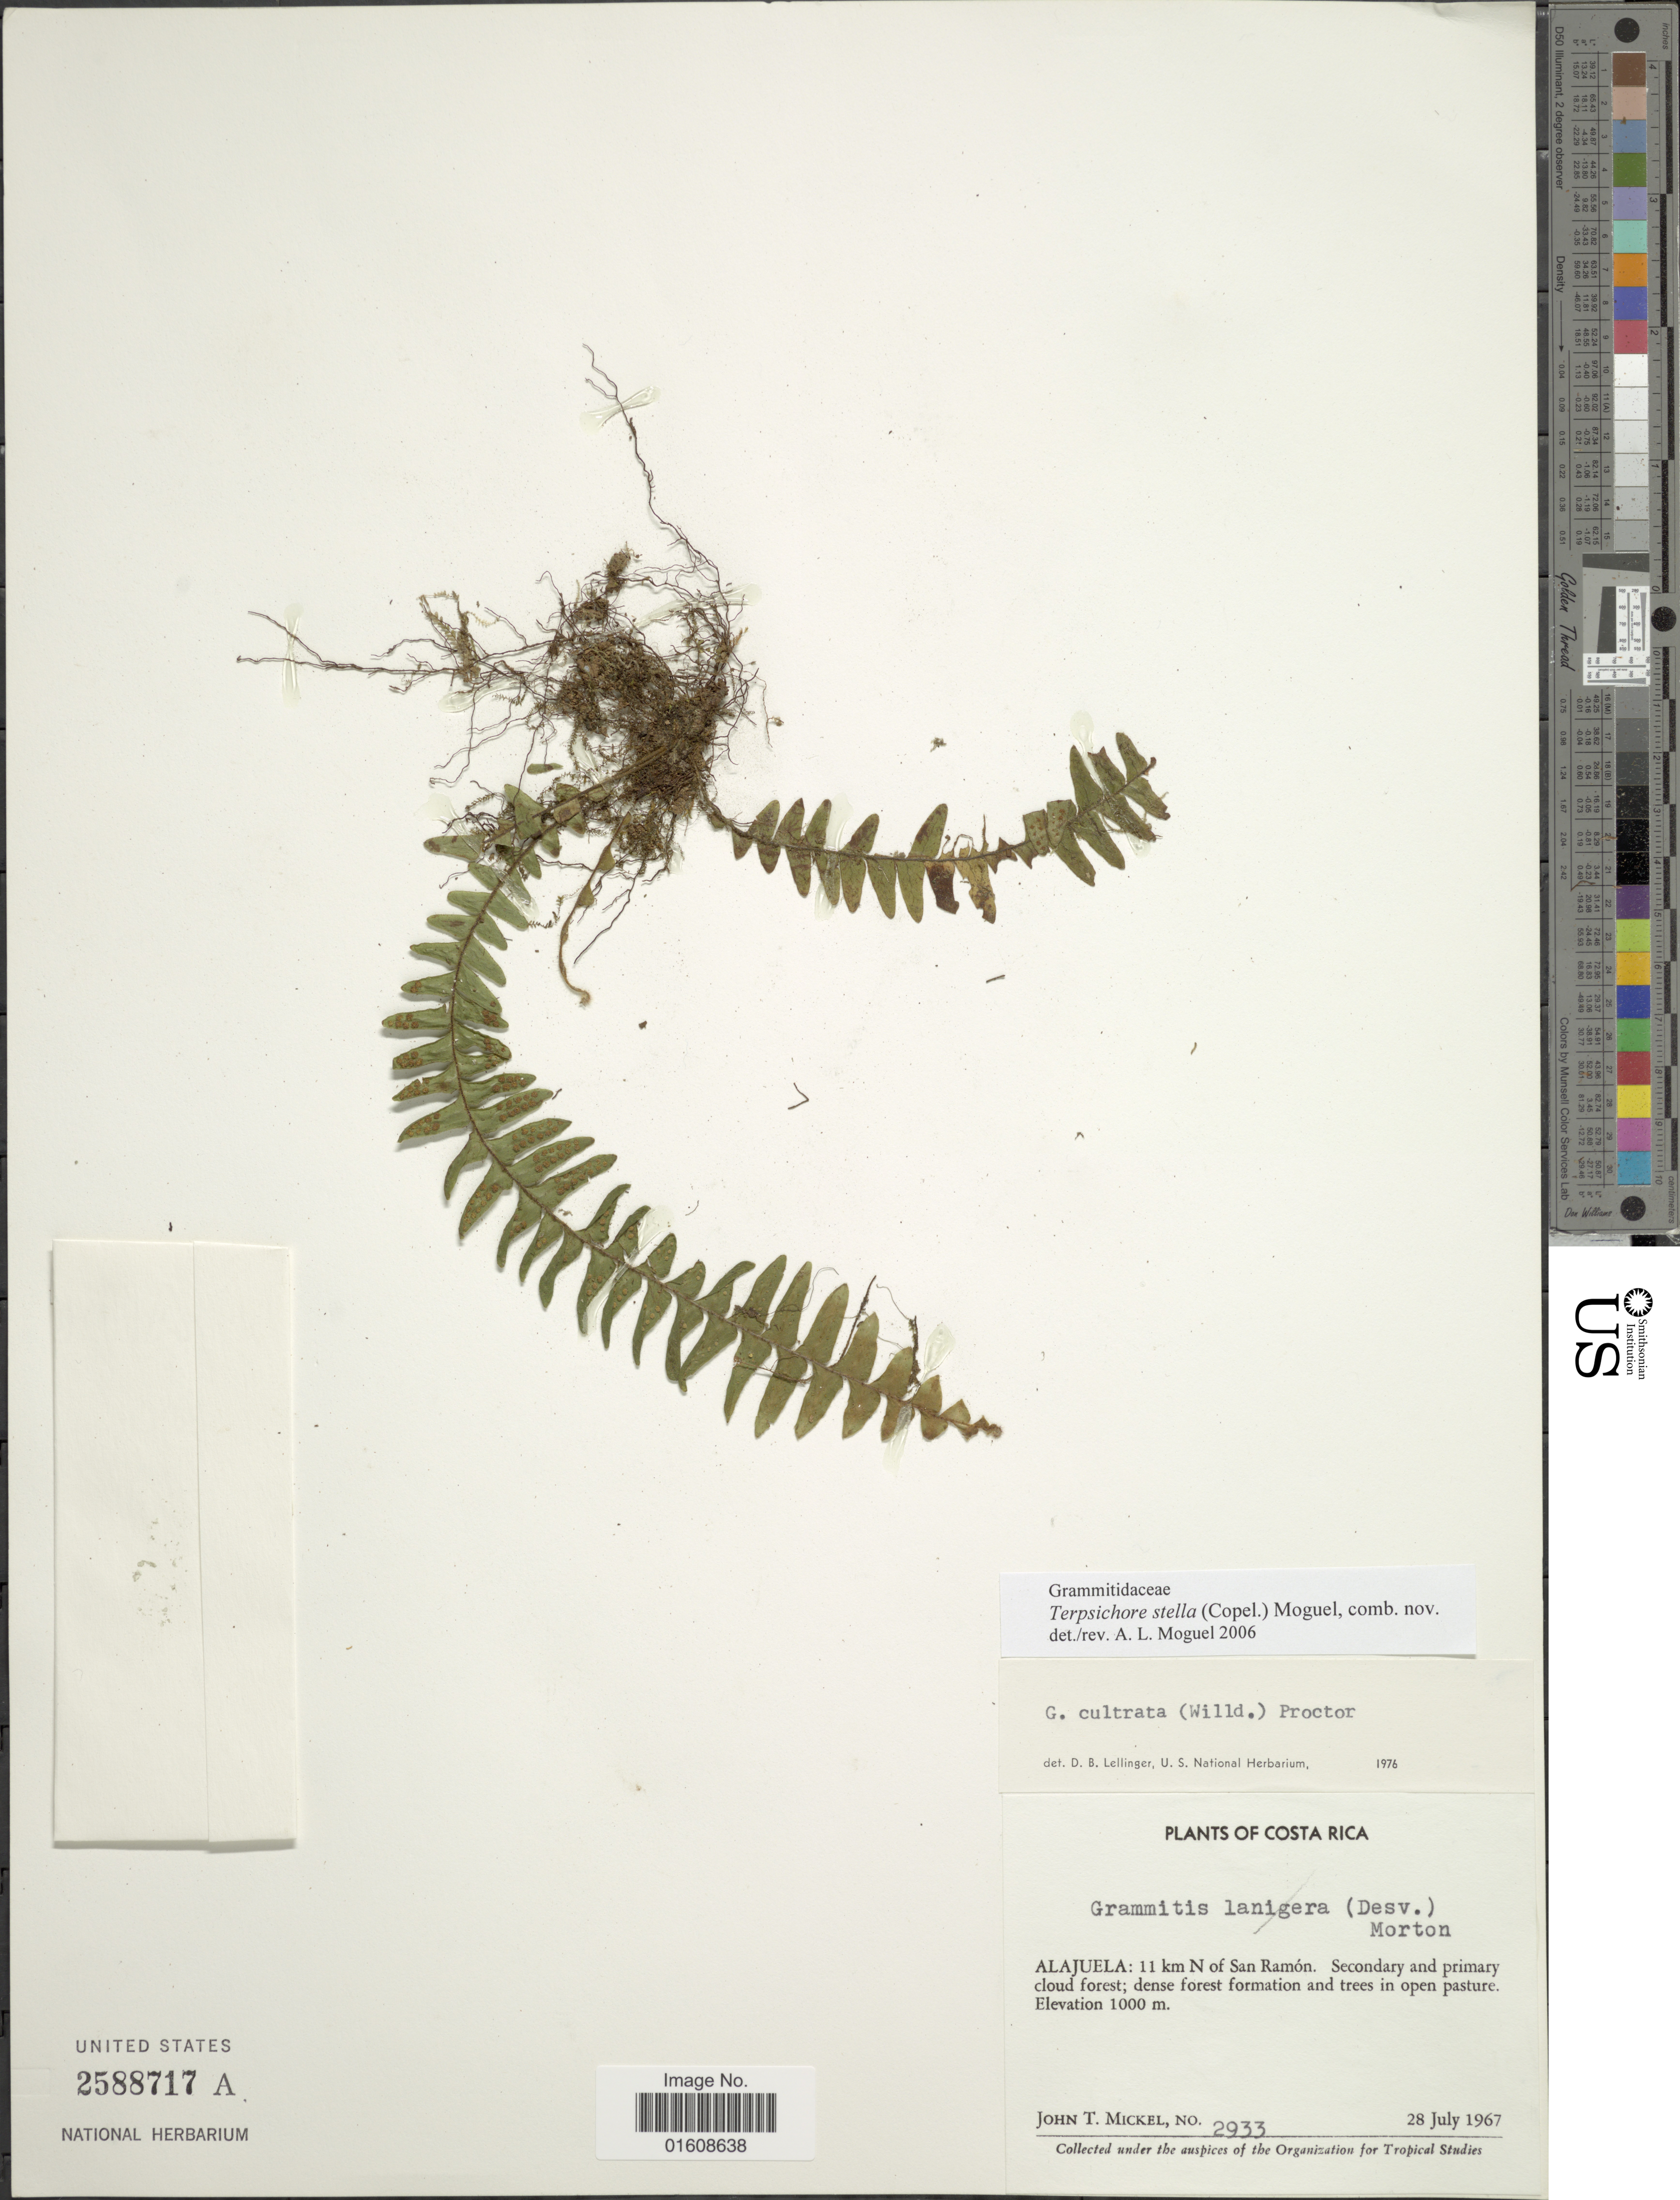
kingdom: Plantae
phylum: Tracheophyta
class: Polypodiopsida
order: Polypodiales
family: Polypodiaceae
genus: Alansmia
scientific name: Alansmia stella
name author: (Copel.) Moguel & M. Kessler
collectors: J. T. Mickel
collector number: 2933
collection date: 1967-07-28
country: Costa Rica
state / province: Alajuela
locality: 11 km N of San Ramón.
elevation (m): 1000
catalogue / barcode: US 2588717A